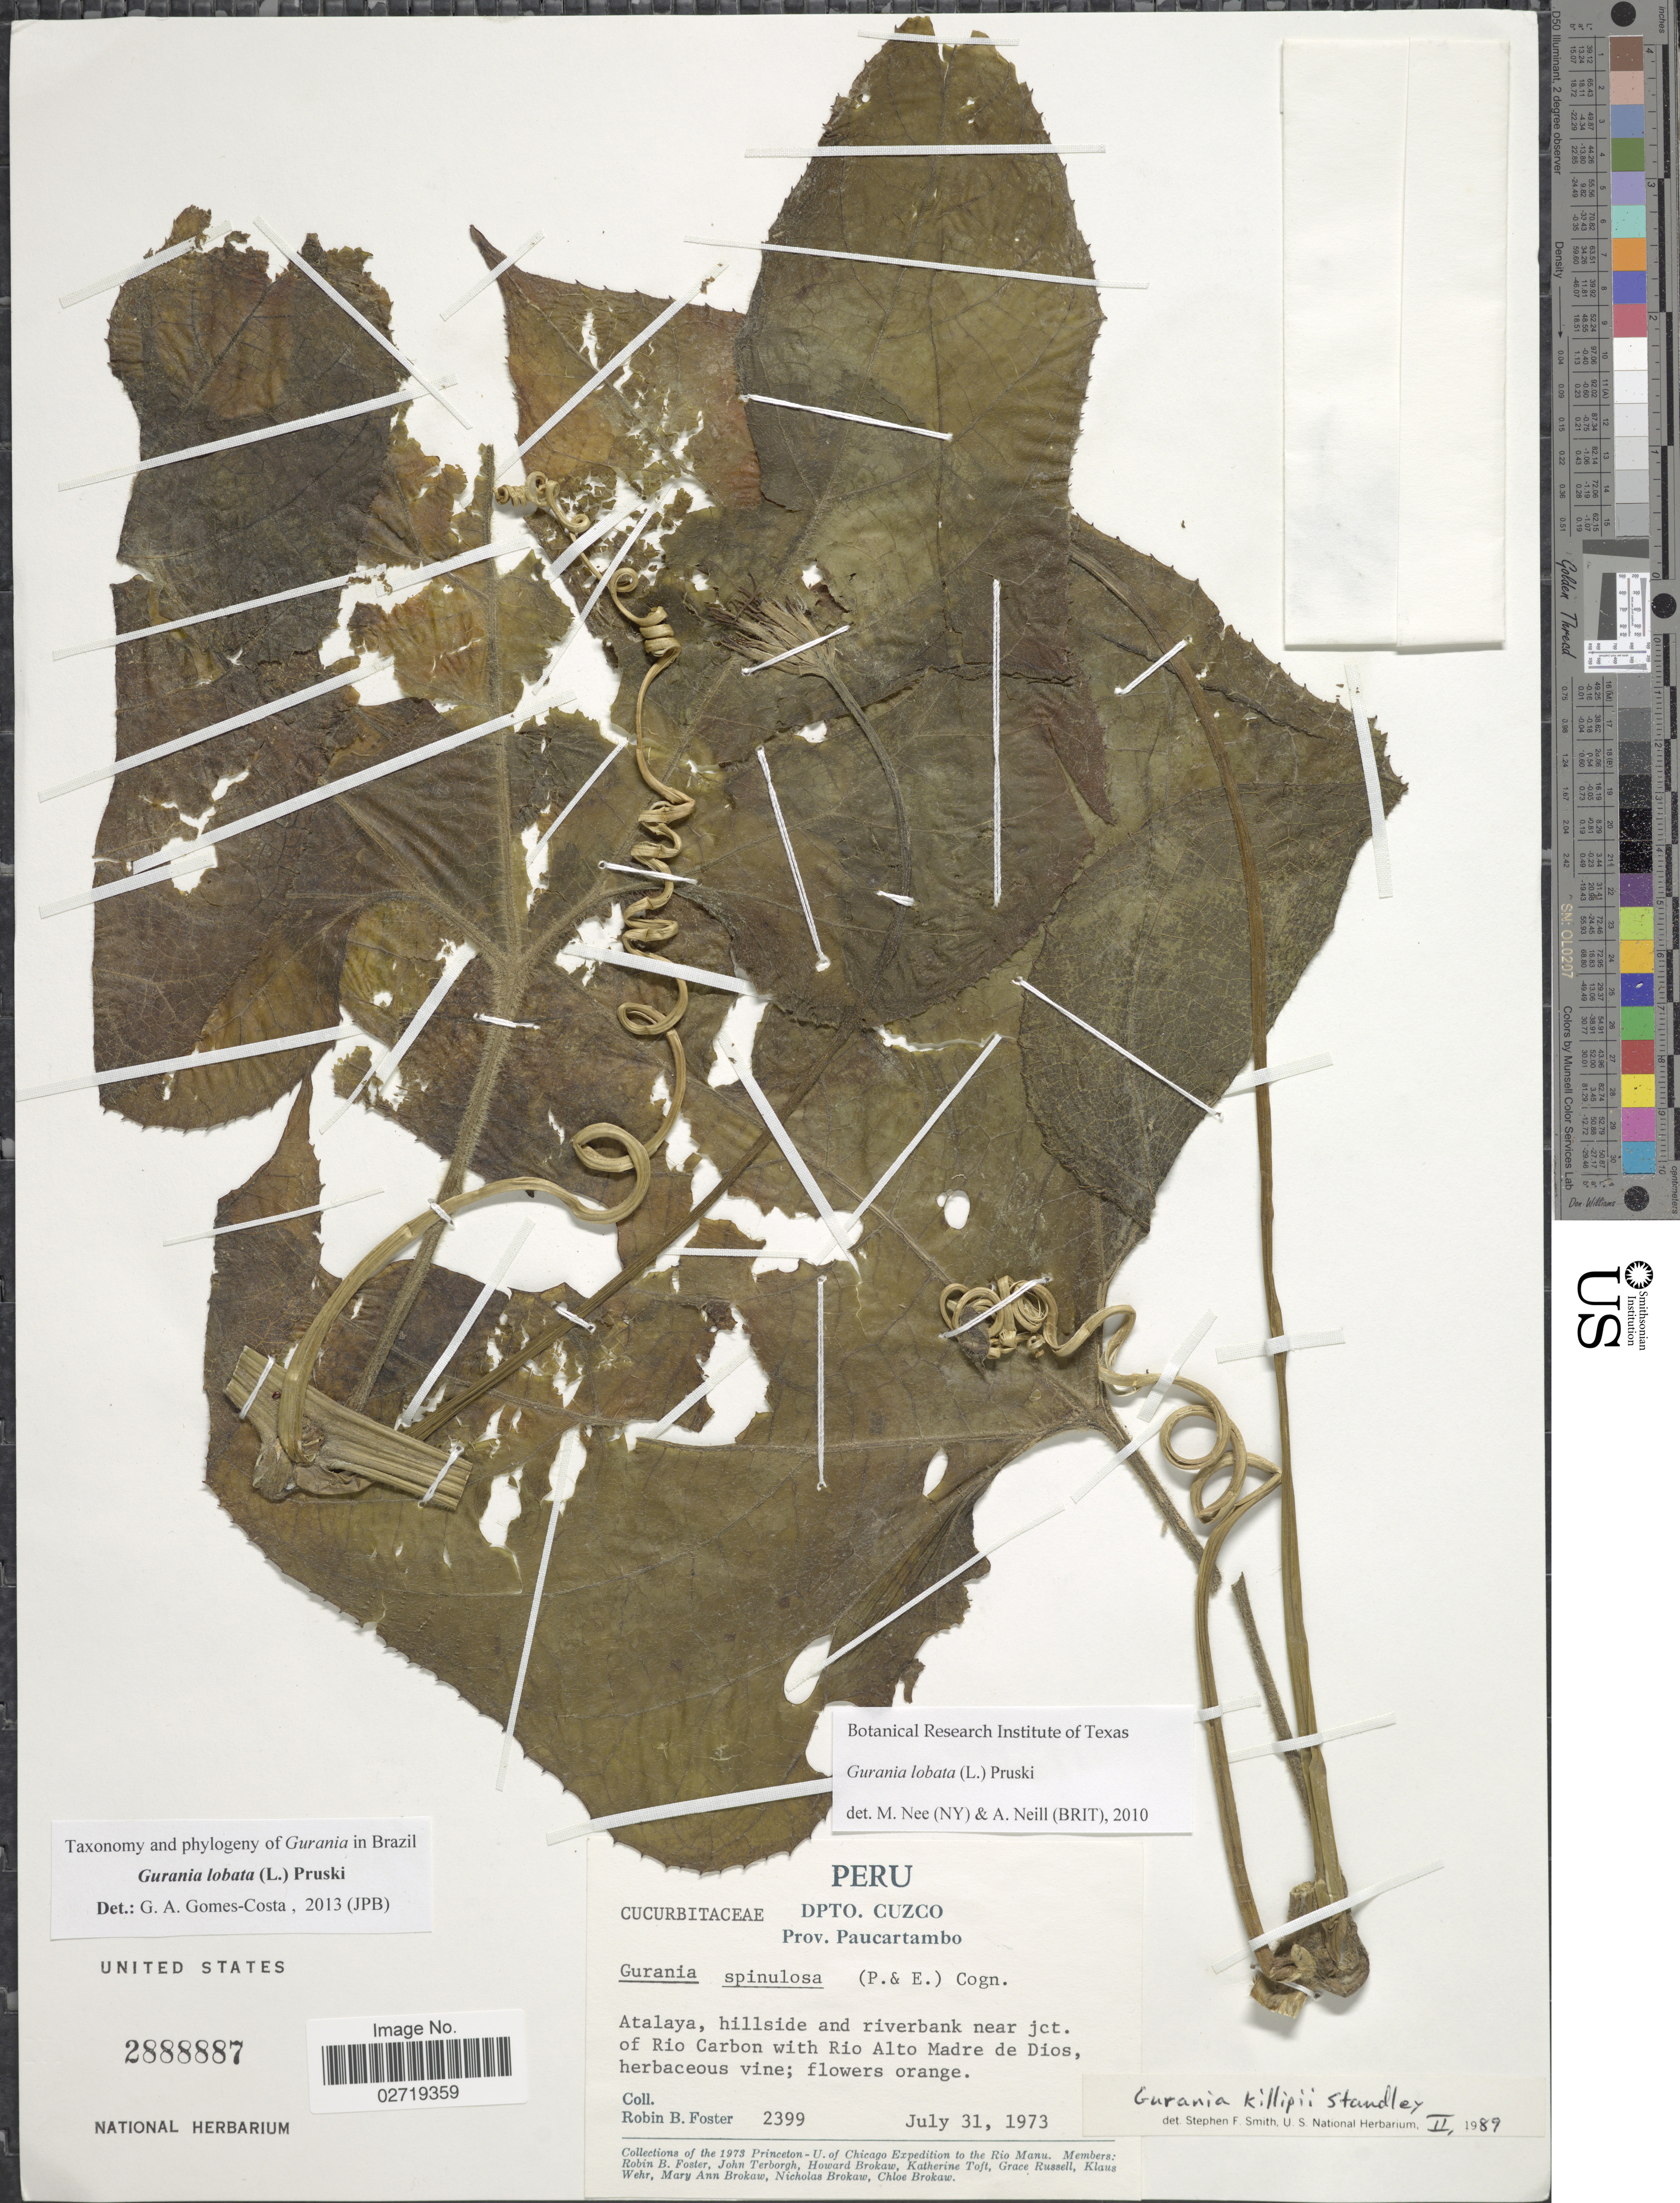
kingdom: Plantae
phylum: Tracheophyta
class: Magnoliopsida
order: Cucurbitales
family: Cucurbitaceae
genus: Gurania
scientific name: Gurania lobata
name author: (L.) Pruski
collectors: R. B. Foster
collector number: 2399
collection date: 1973-07-31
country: Peru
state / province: Cusco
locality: Dpto. Cuzco, Prov. Paucartambo, Atalaya, hillside and riverbank near jct. of Rio Carbon with Rio Alto Madre de Dios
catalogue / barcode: US 2888887